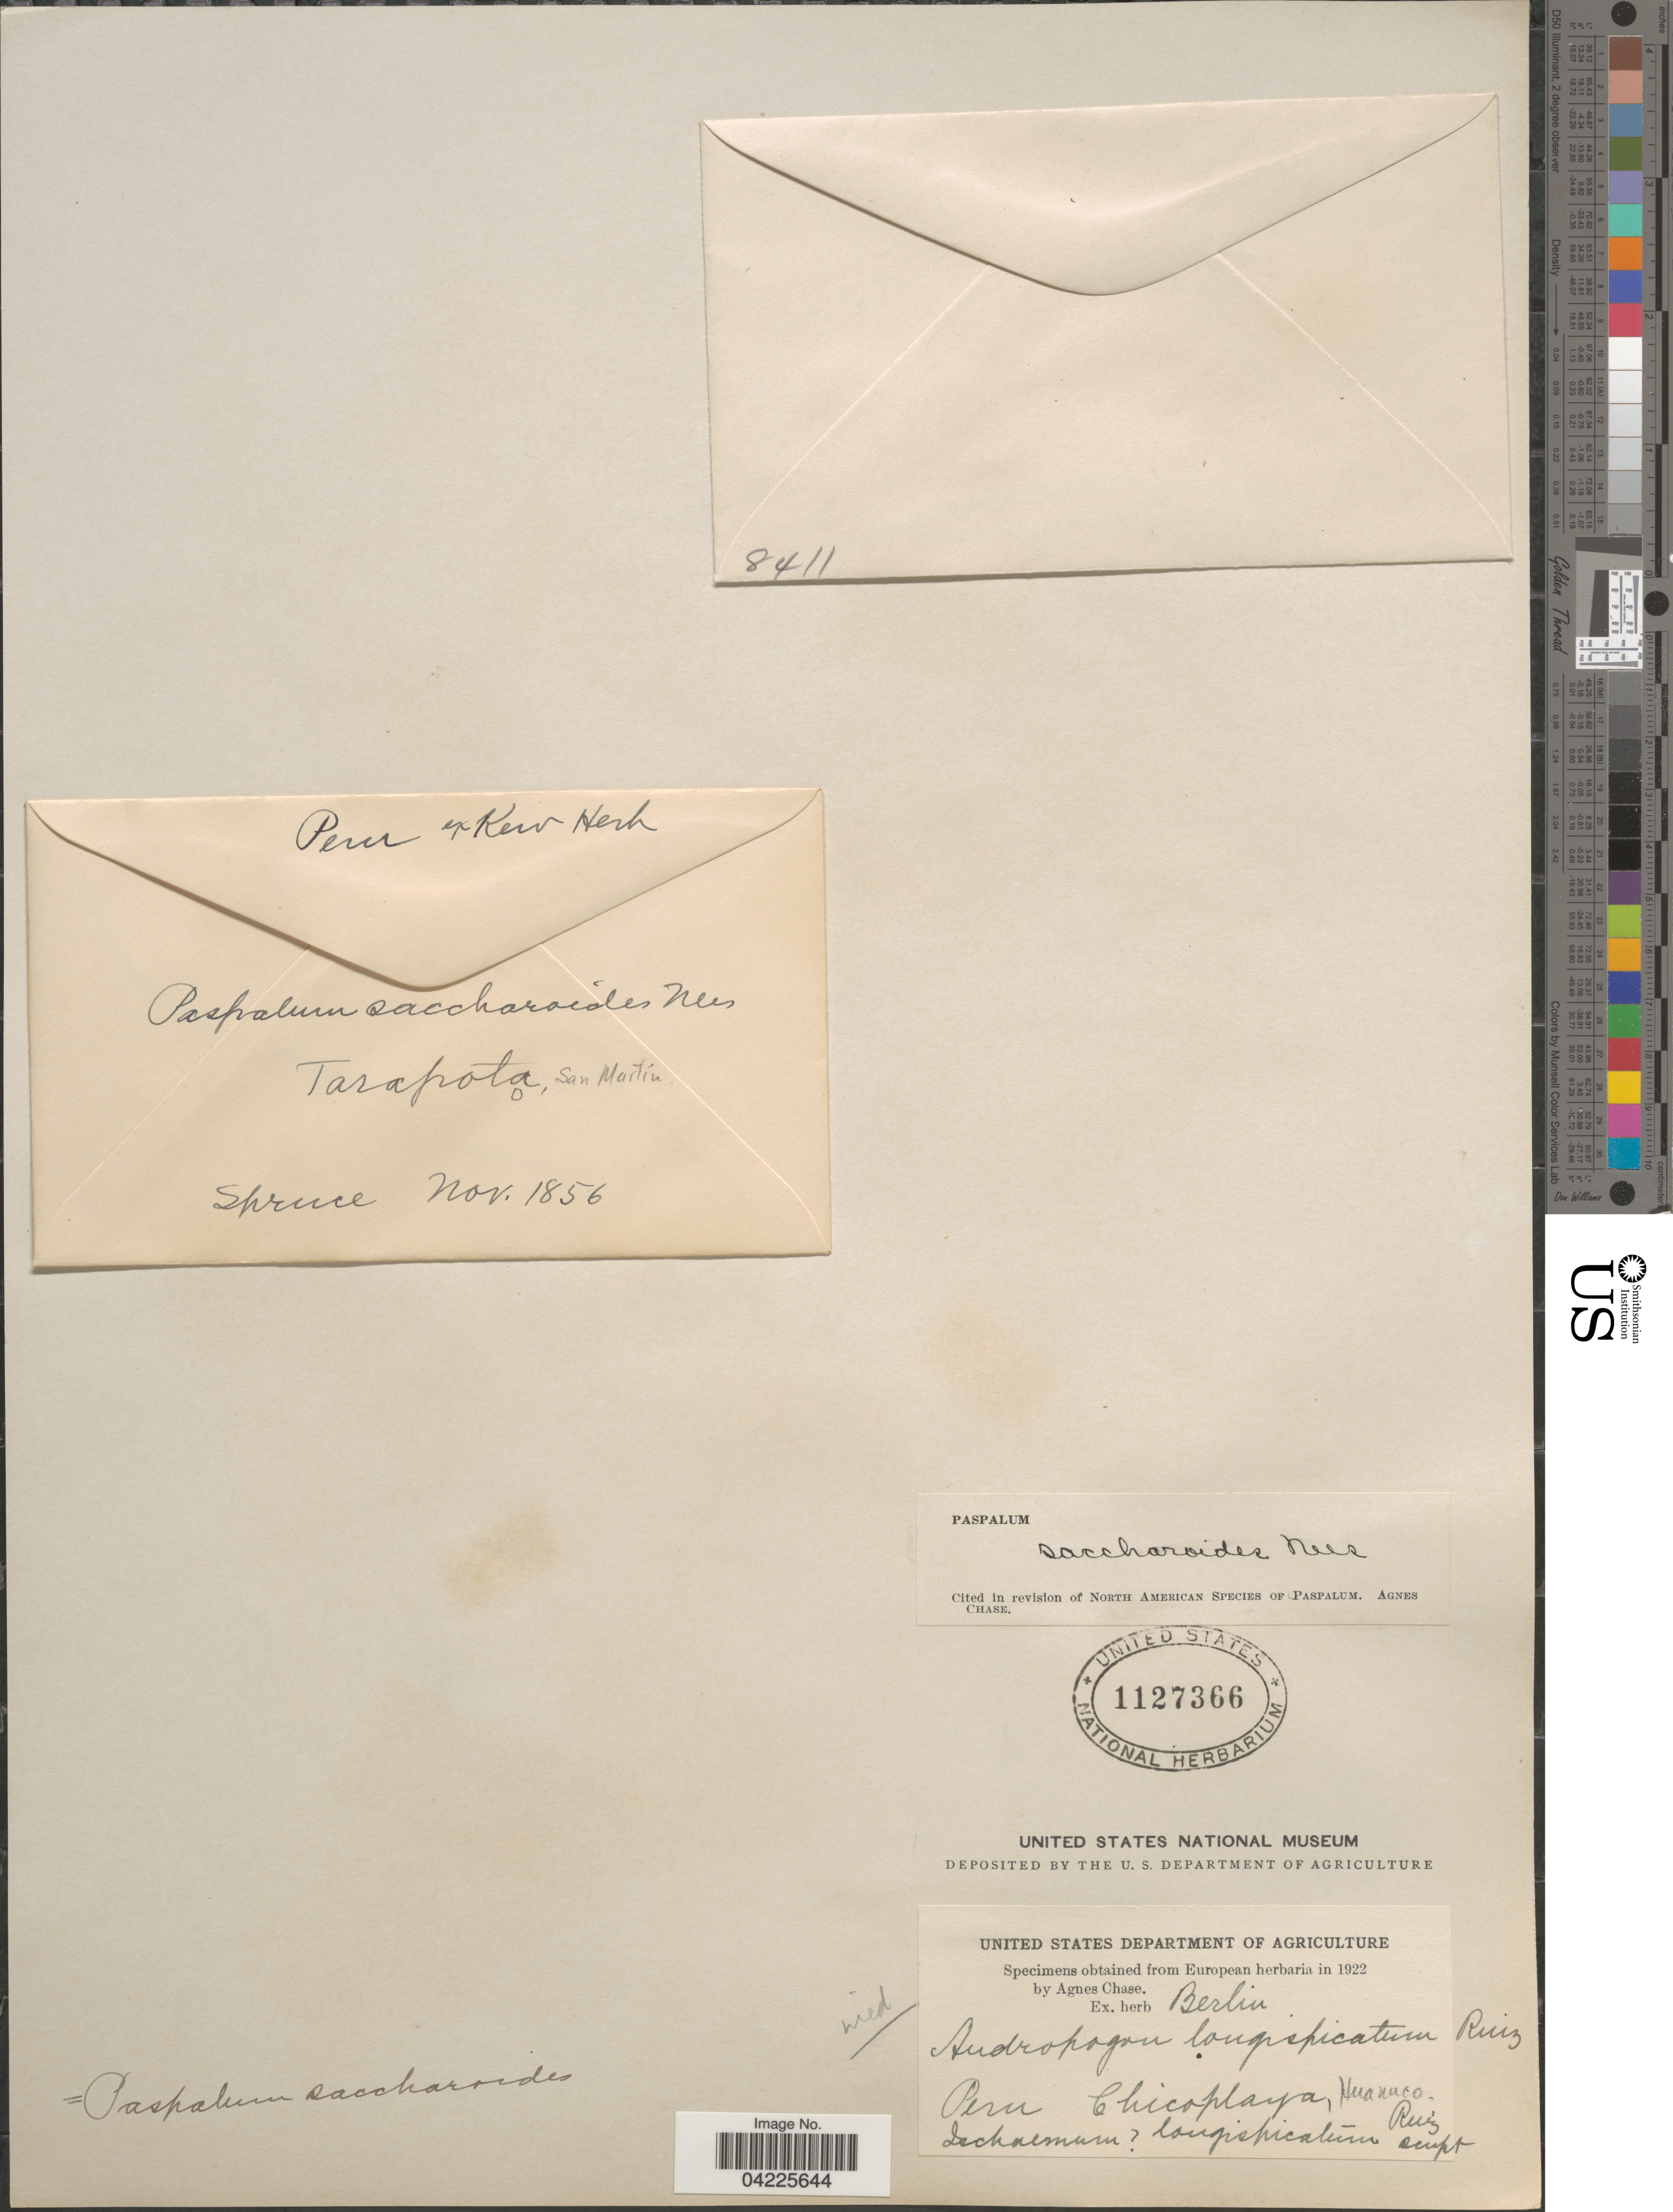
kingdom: Plantae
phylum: Tracheophyta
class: Liliopsida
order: Poales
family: Poaceae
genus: Paspalum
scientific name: Paspalum saccharoides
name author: Nees ex Trin.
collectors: ex herb. Berlin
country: Peru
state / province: Huánuco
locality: Chicoplaya.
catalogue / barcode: US 1127366